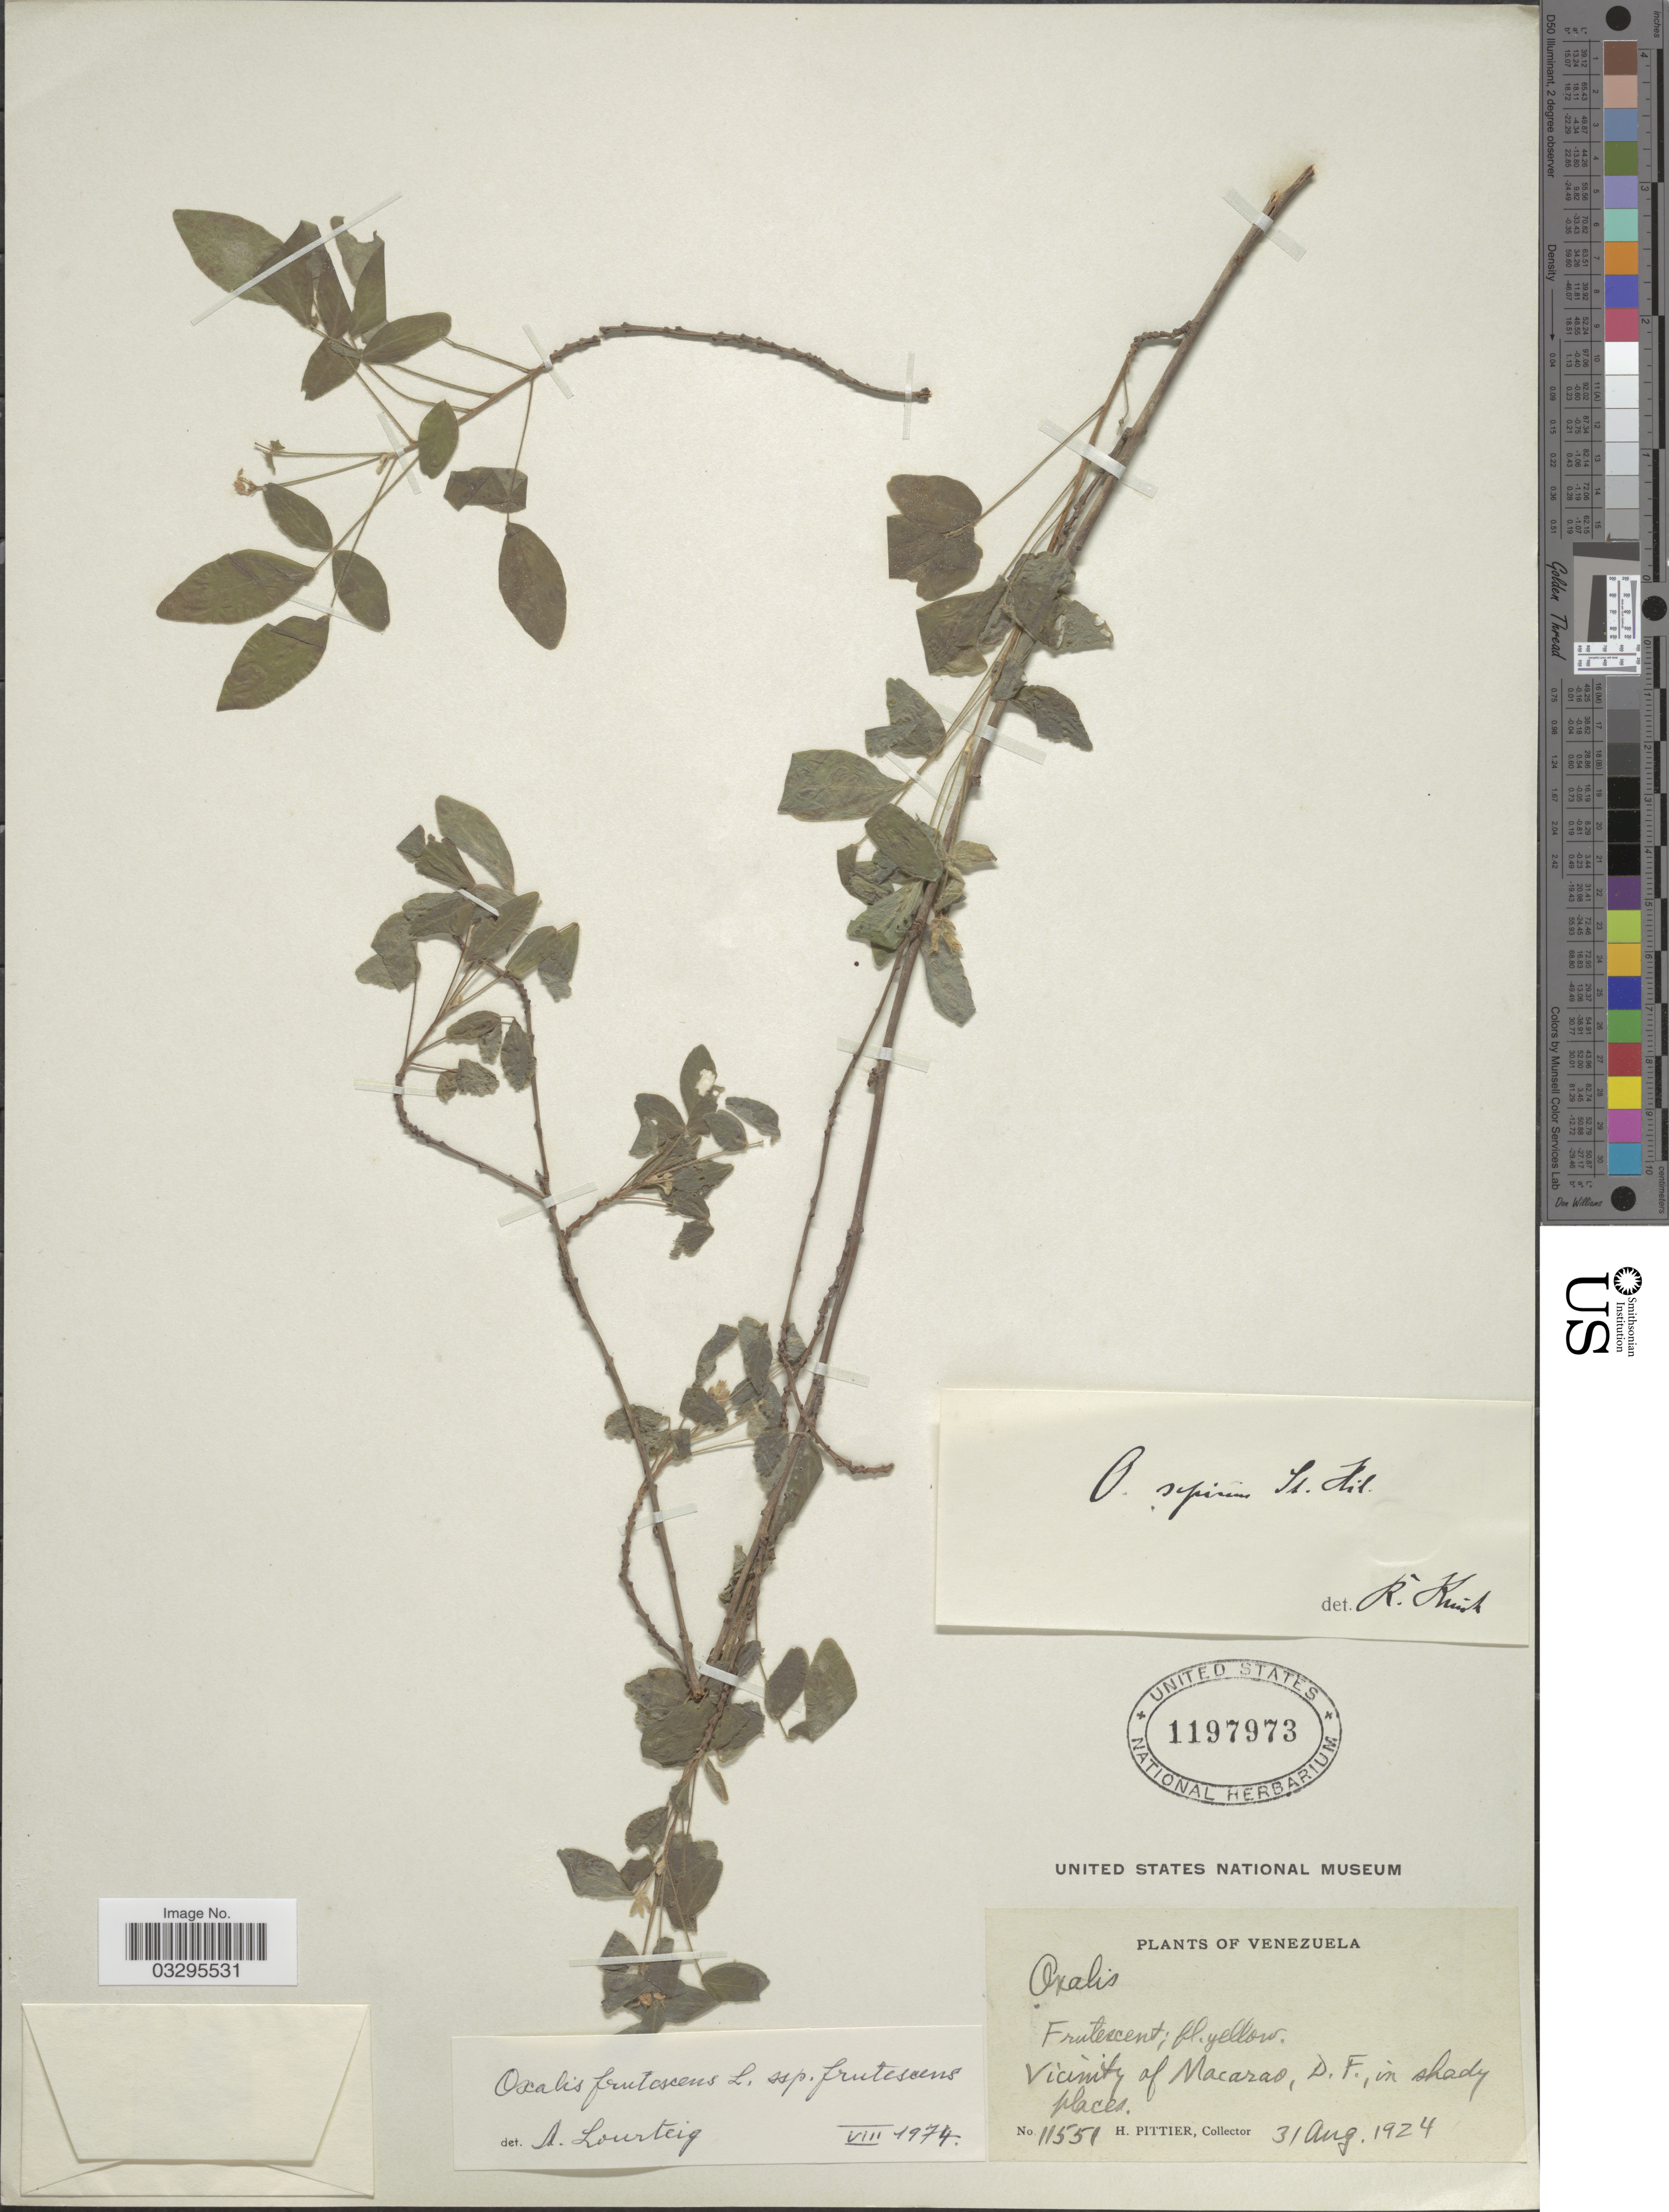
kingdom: Plantae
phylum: Tracheophyta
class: Magnoliopsida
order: Oxalidales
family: Oxalidaceae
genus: Oxalis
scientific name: Oxalis frutescens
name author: L.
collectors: H. F. Pittier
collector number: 11551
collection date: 1924-08-31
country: Venezuela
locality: Vicinity of Macarao, D. F.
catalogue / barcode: US 1197973